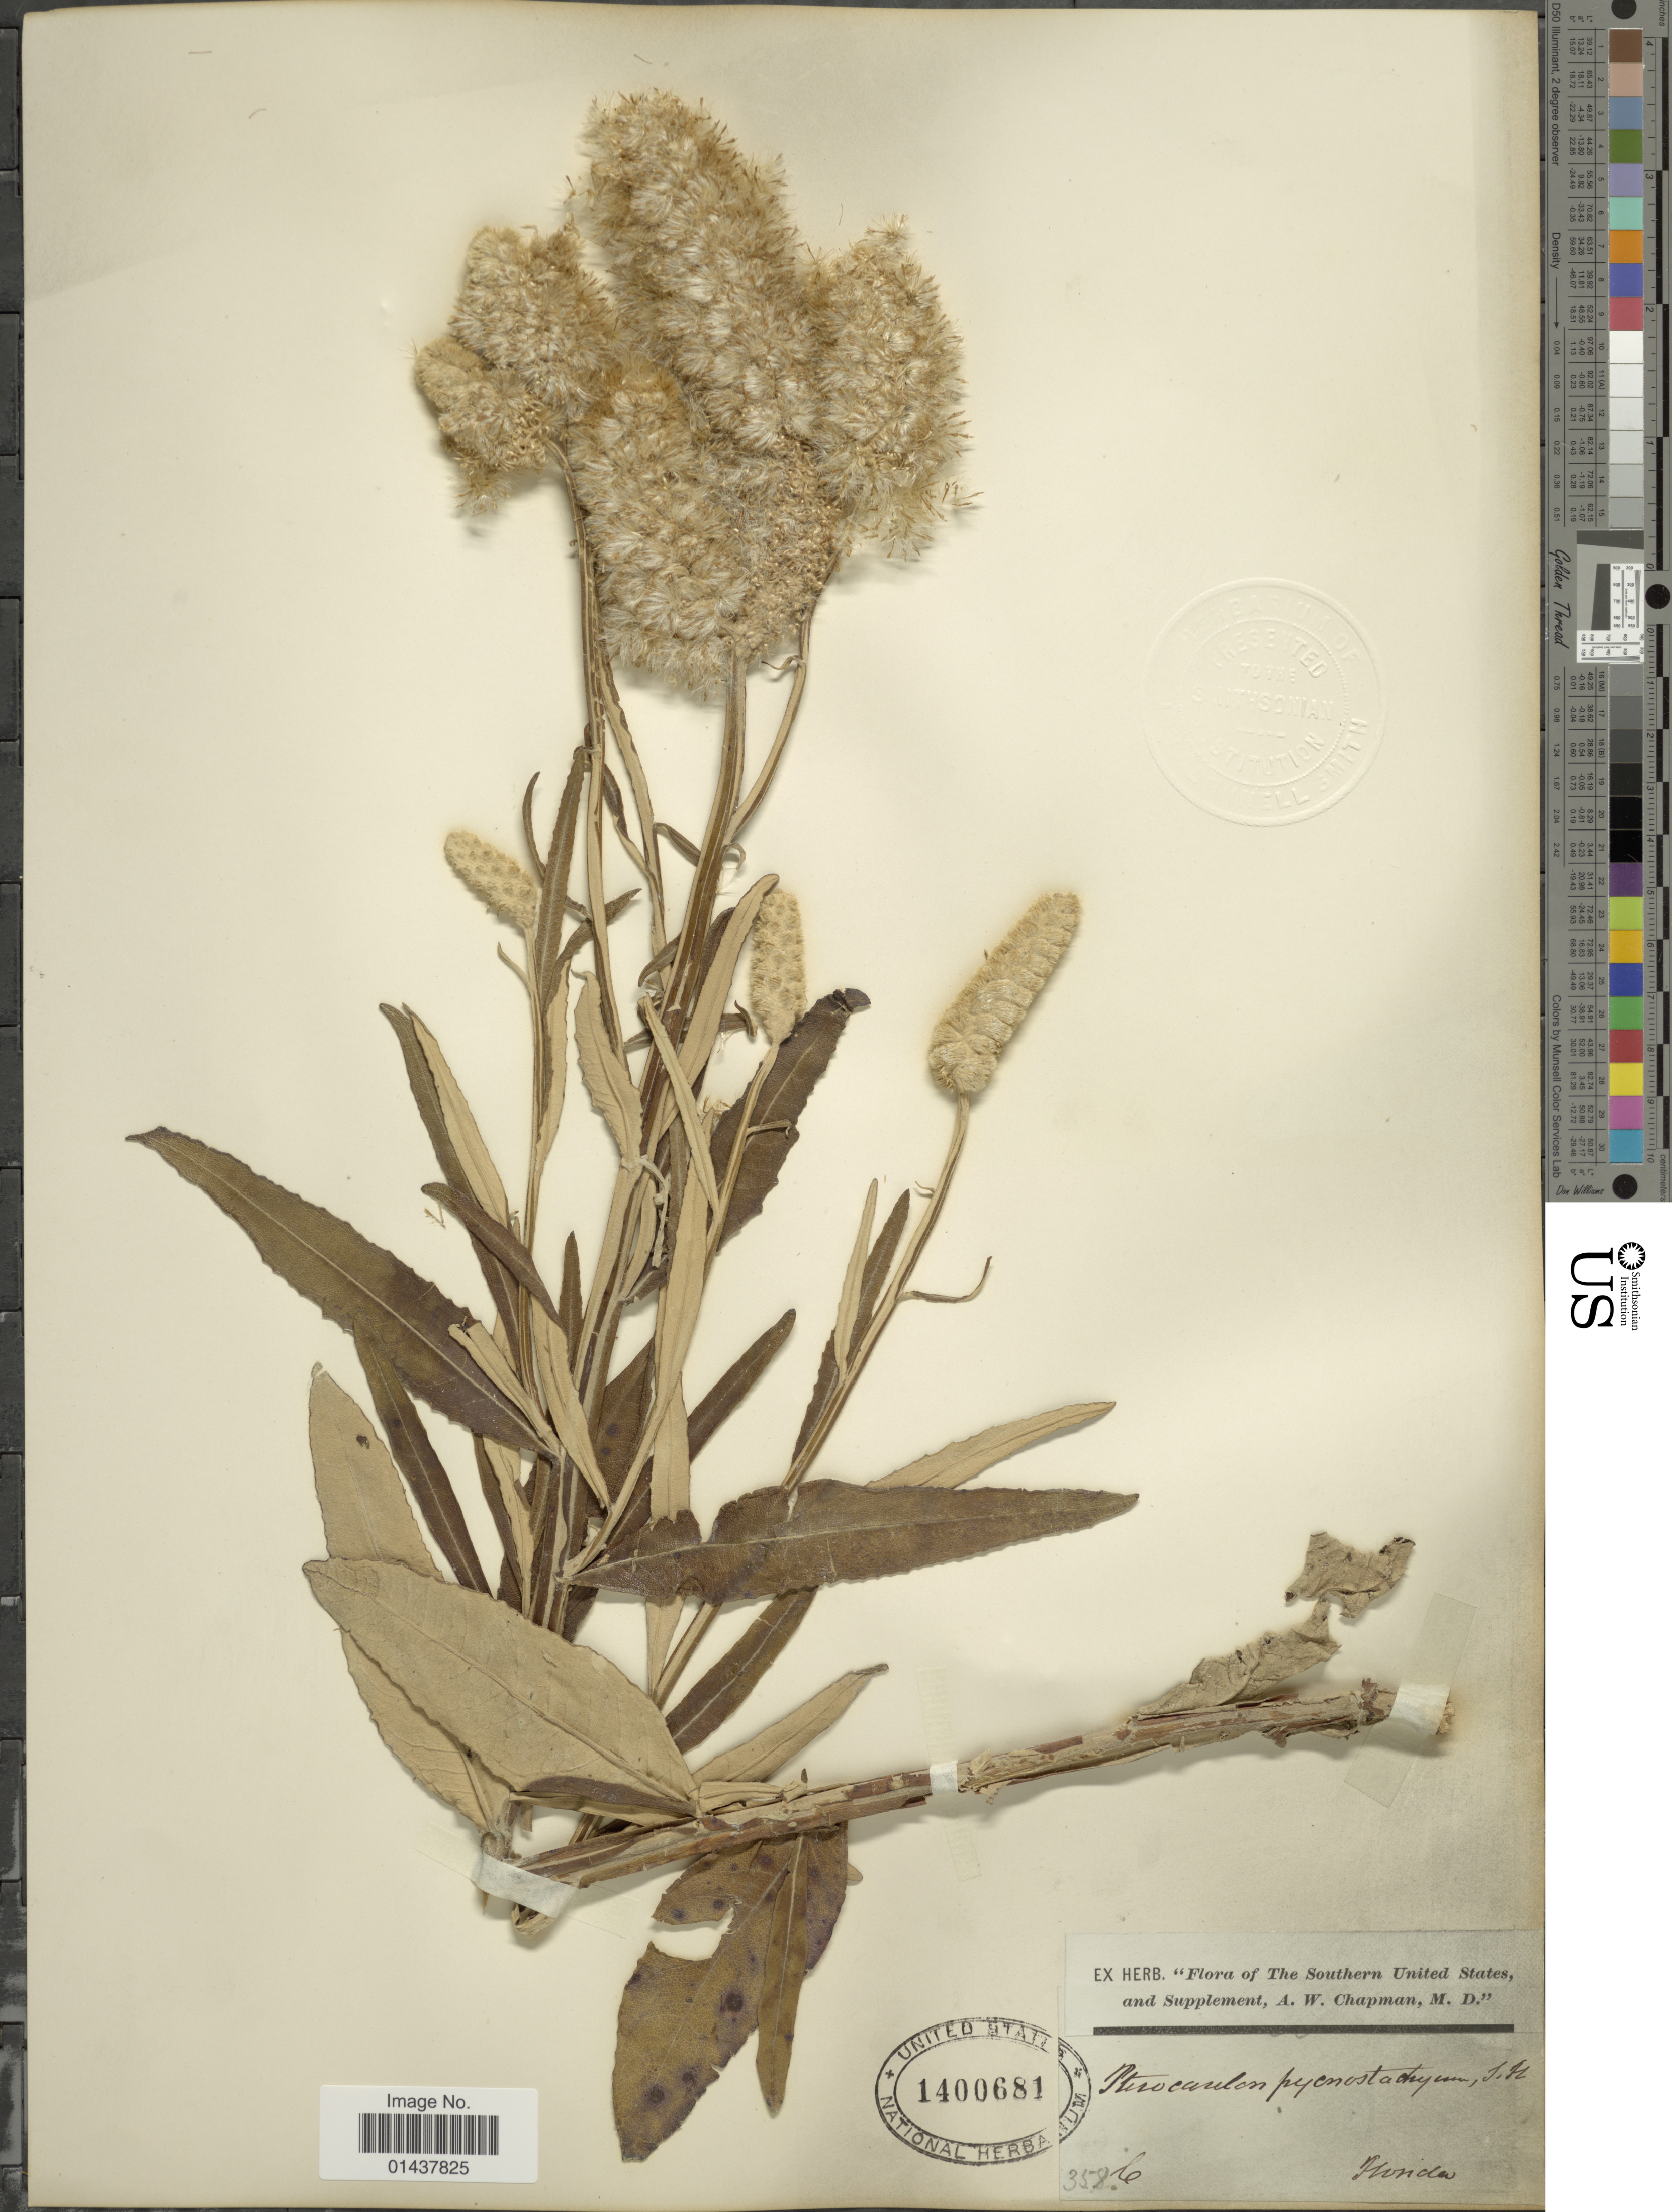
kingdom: Plantae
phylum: Tracheophyta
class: Magnoliopsida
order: Asterales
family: Asteraceae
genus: Pterocaulon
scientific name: Pterocaulon pycnostachyum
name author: (Michx.) Elliott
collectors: A. W. Chapman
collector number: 358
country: United States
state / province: Florida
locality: Southern Unites States, and Supplement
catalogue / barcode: US 1400681